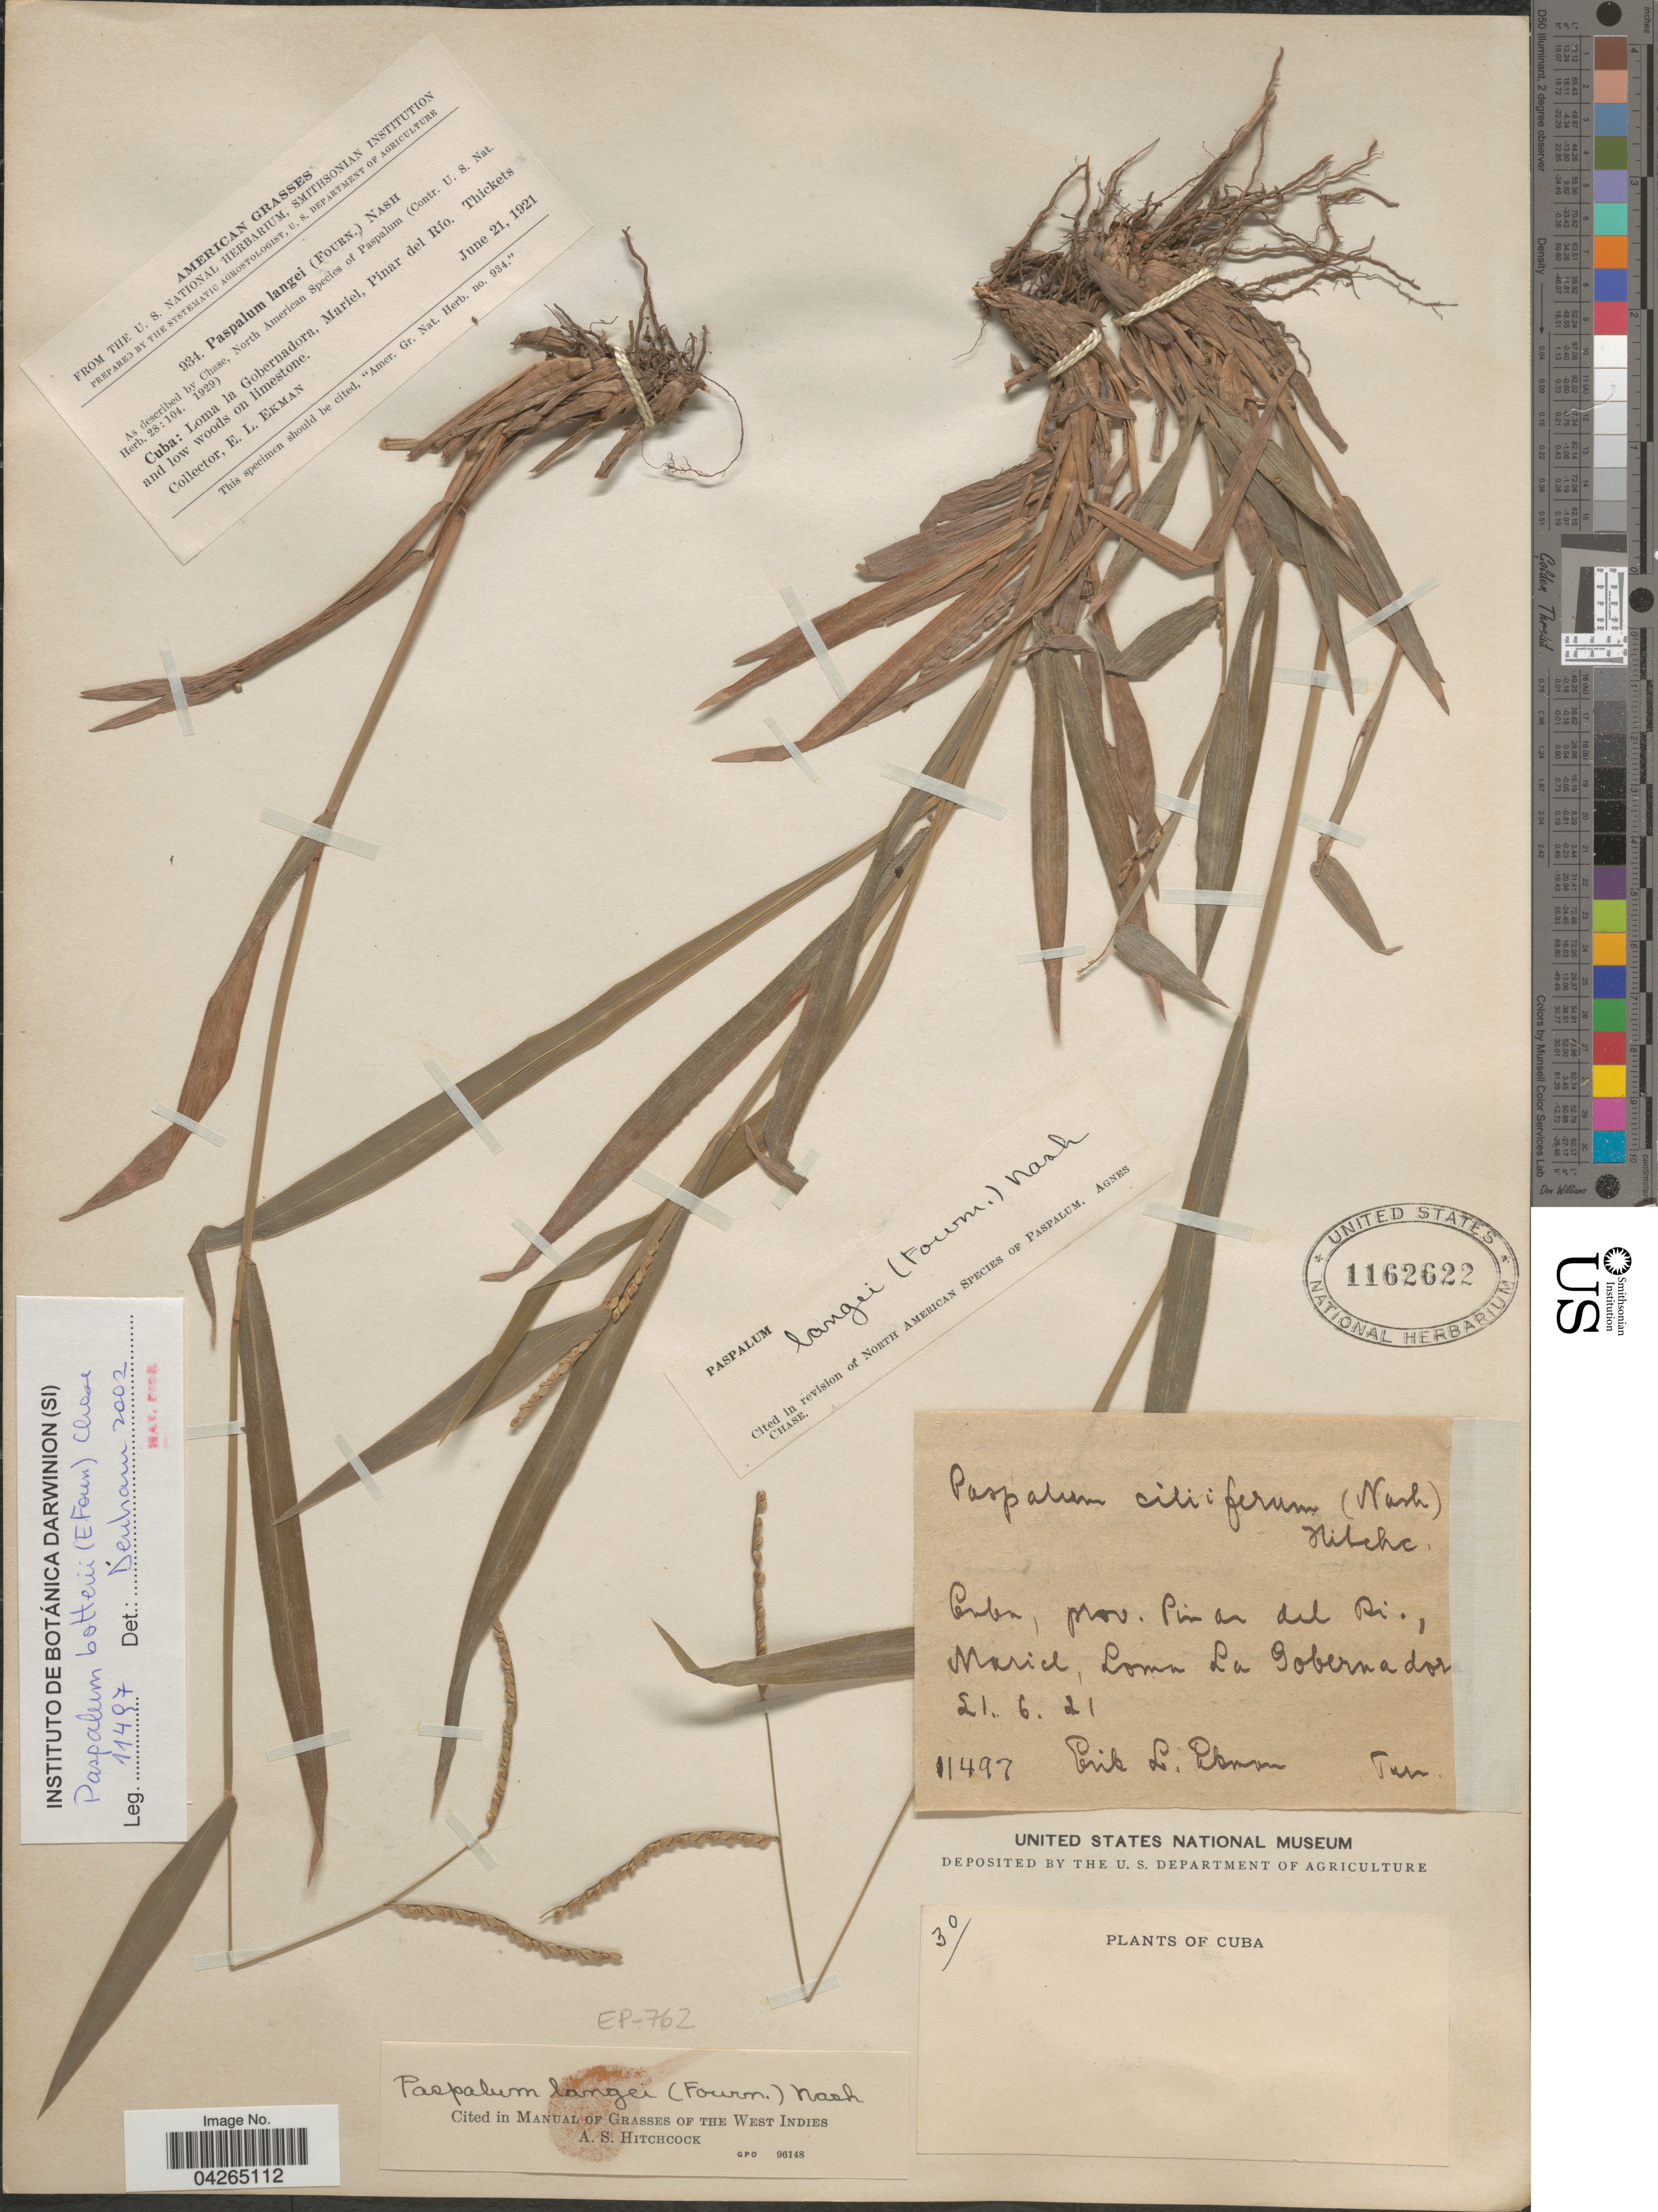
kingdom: Plantae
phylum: Tracheophyta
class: Liliopsida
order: Poales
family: Poaceae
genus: Paspalum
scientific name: Paspalum botterii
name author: (E. Fourn.) Chase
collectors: E. L. Ekman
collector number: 11497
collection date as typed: Transcribed d/m/y: 21/6/21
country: Cuba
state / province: Pinar del Río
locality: Mariel, Loma La Gobernadora. Thickets and low woods on limestone.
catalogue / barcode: US 1162622